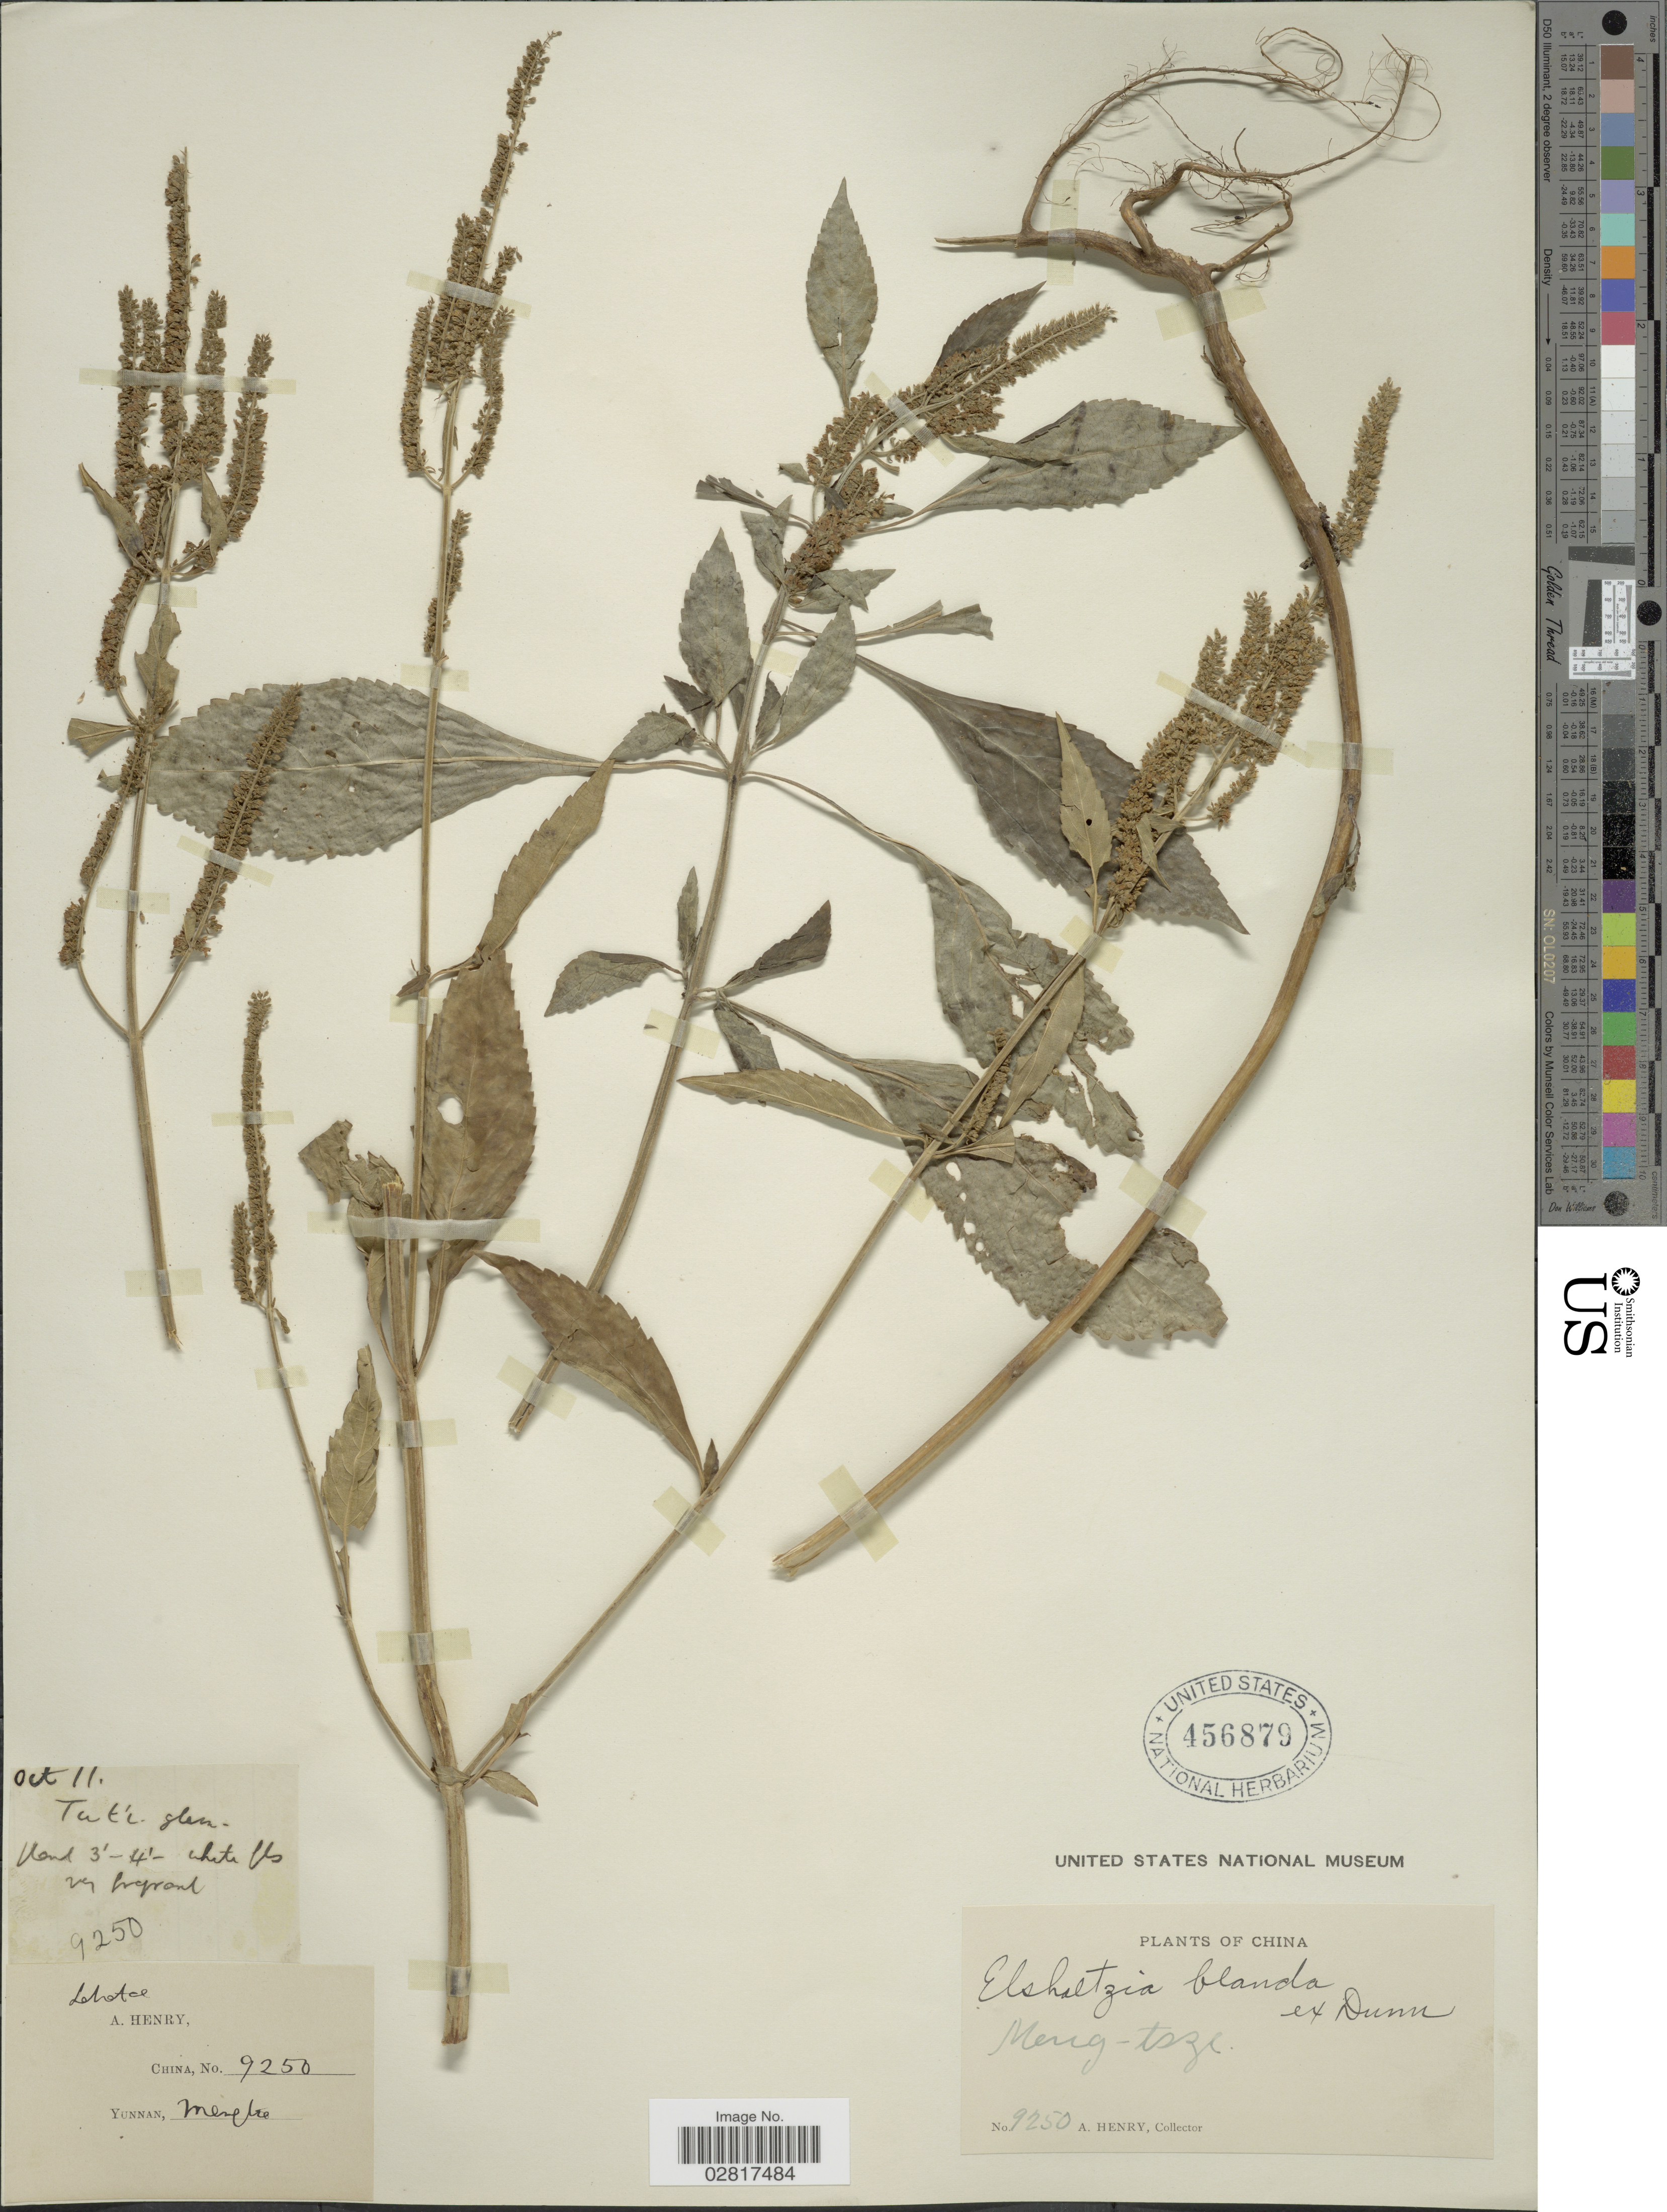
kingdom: Plantae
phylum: Tracheophyta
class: Magnoliopsida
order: Lamiales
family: Lamiaceae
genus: Elsholtzia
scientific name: Elsholtzia blanda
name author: (Benth.) Benth.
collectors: A. Henry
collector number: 9250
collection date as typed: Transcribed d/m/y: /10/11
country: China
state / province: Yunnan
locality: Meng-tsze. Lehetae.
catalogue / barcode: US 456879